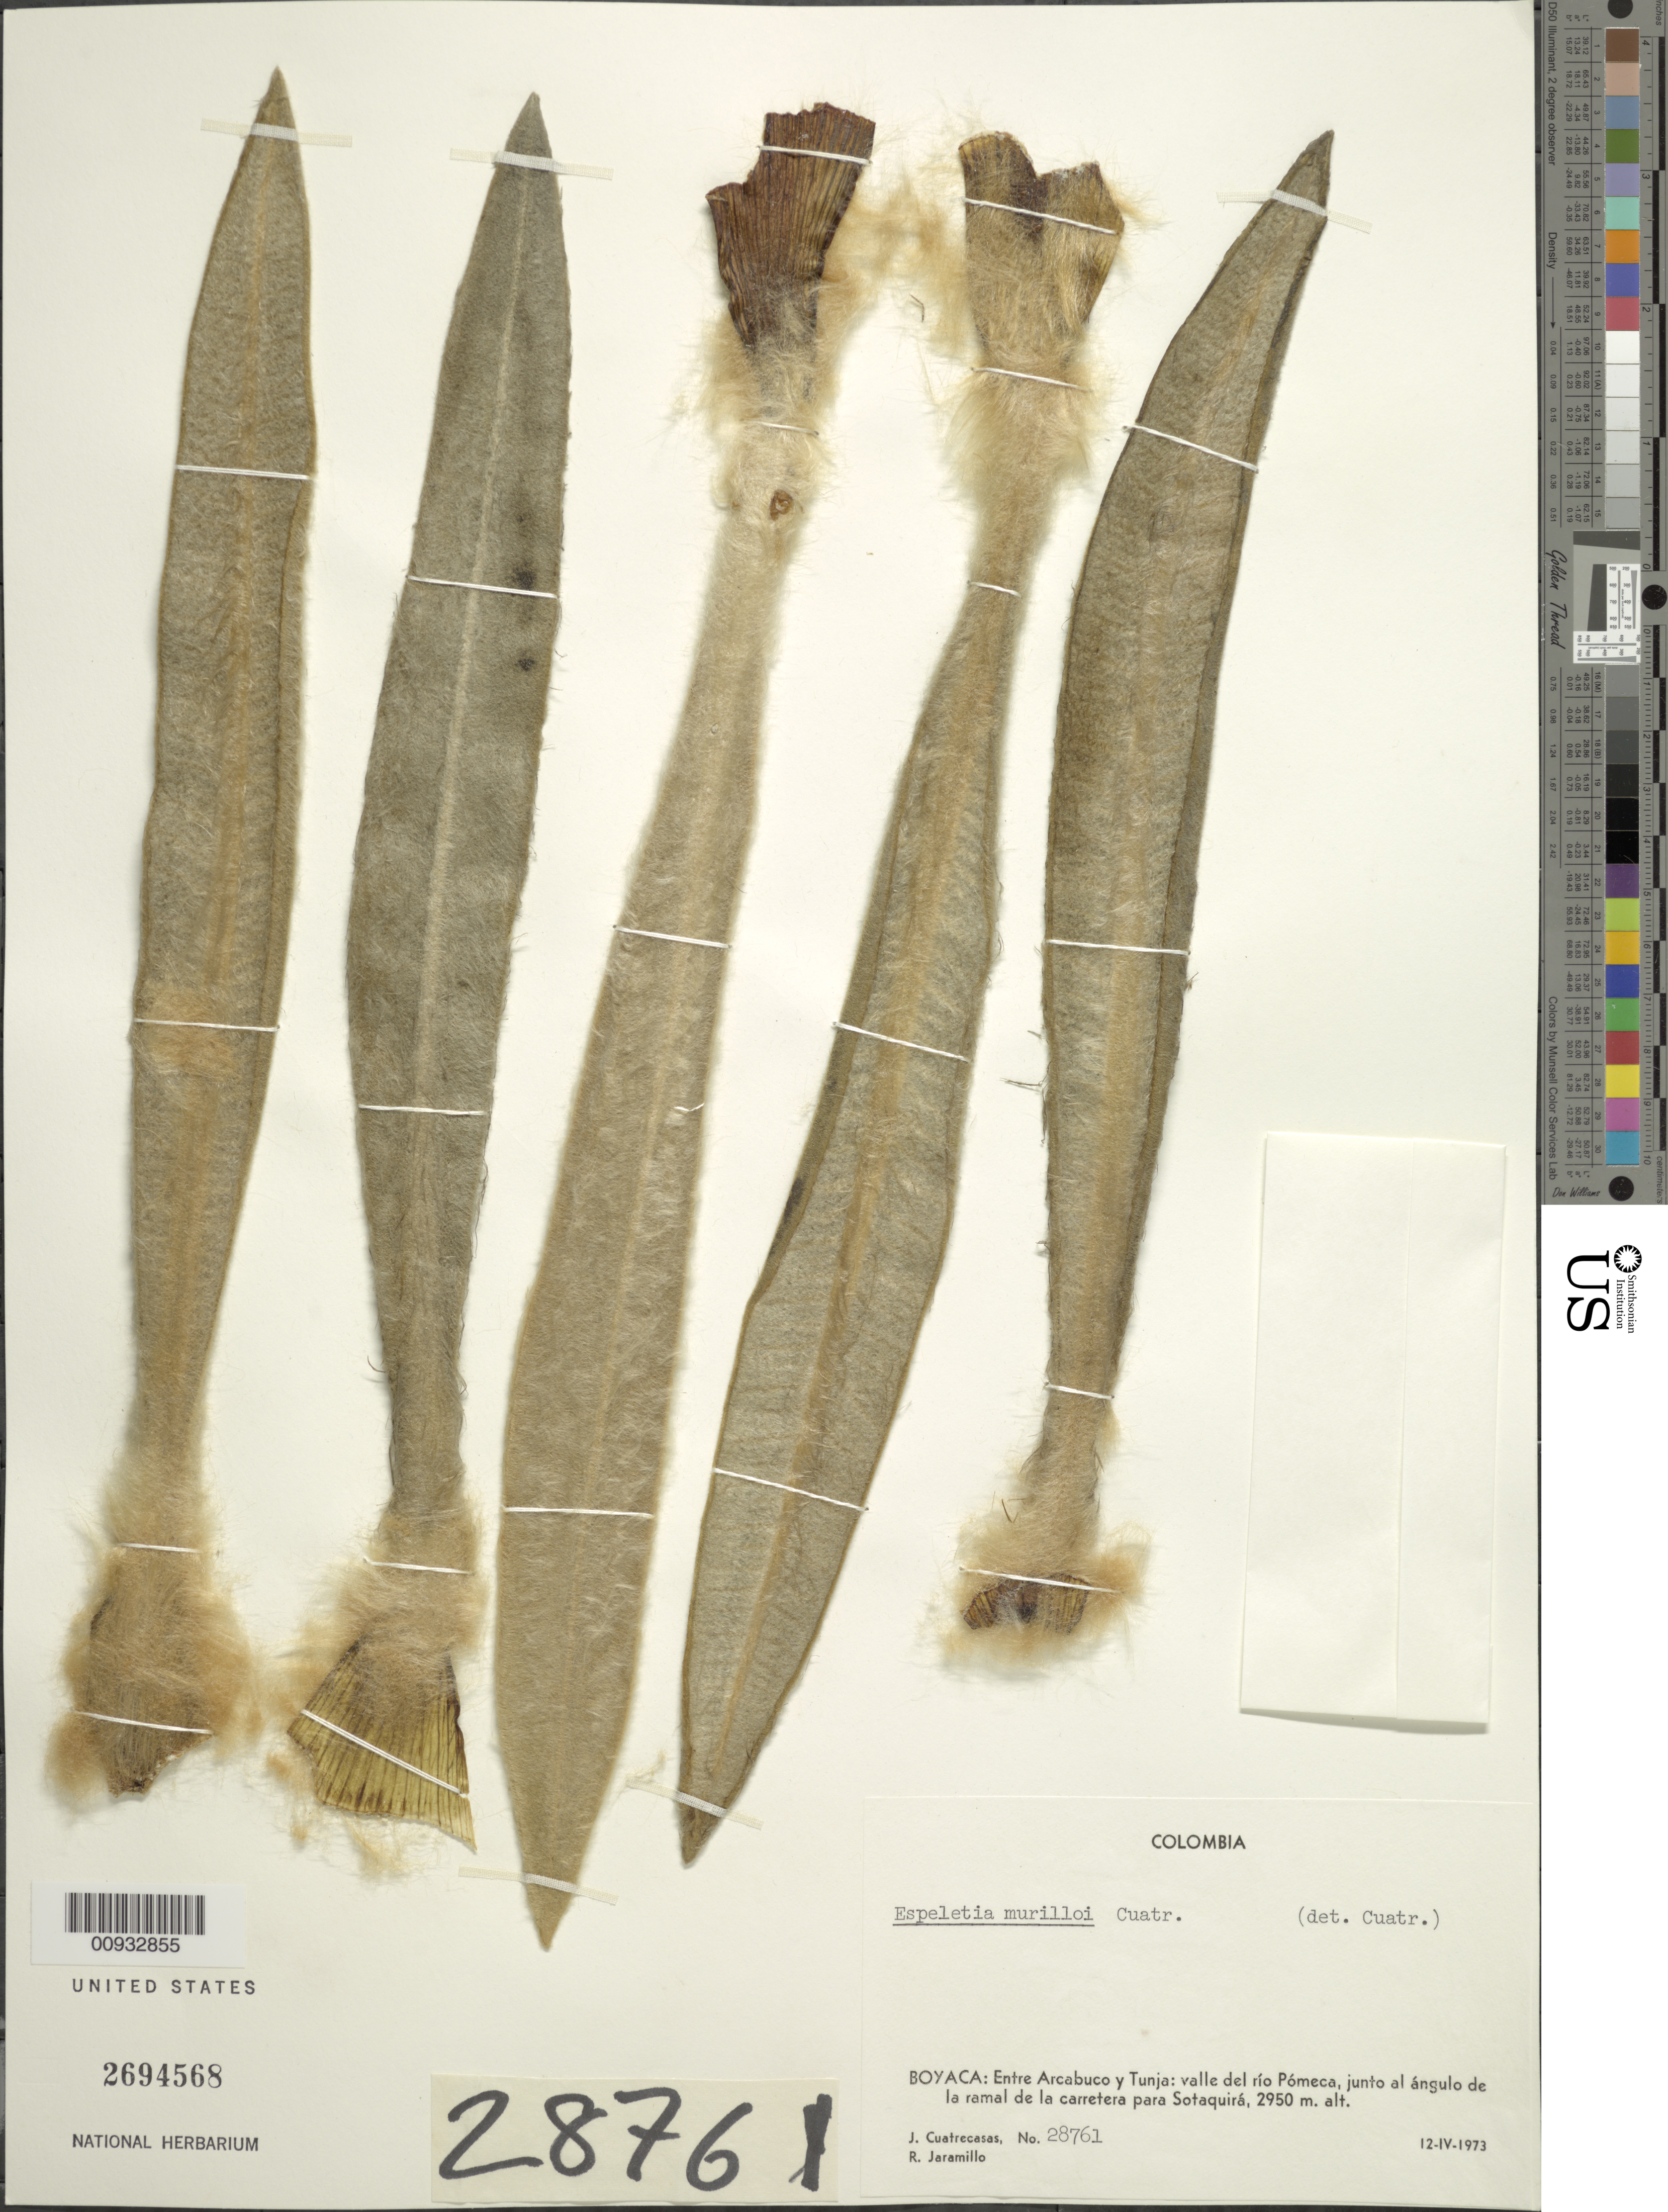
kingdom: Plantae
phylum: Tracheophyta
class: Magnoliopsida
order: Asterales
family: Asteraceae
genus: Espeletia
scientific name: Espeletia murilloi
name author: Cuatrec.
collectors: J. Cuatrecasas & R. Jaramillo M.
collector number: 28761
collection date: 1973-04-12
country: Colombia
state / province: Boyacá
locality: Entre Arcabuco y Tunja: valle del Río Pómeca, junto al ángulo de la ramal de la carretera para Sotaquirá.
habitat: Este frailejón forma frailejonal que ocupa parte del fondo plano de este valle bastante extenso, parcialmente cultivado o roturado. El frailejonal y los matorrales contiguos están recién quemados, viéndose los numerosos y esbeltos troncos completamente ne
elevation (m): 2950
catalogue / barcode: US 2694568